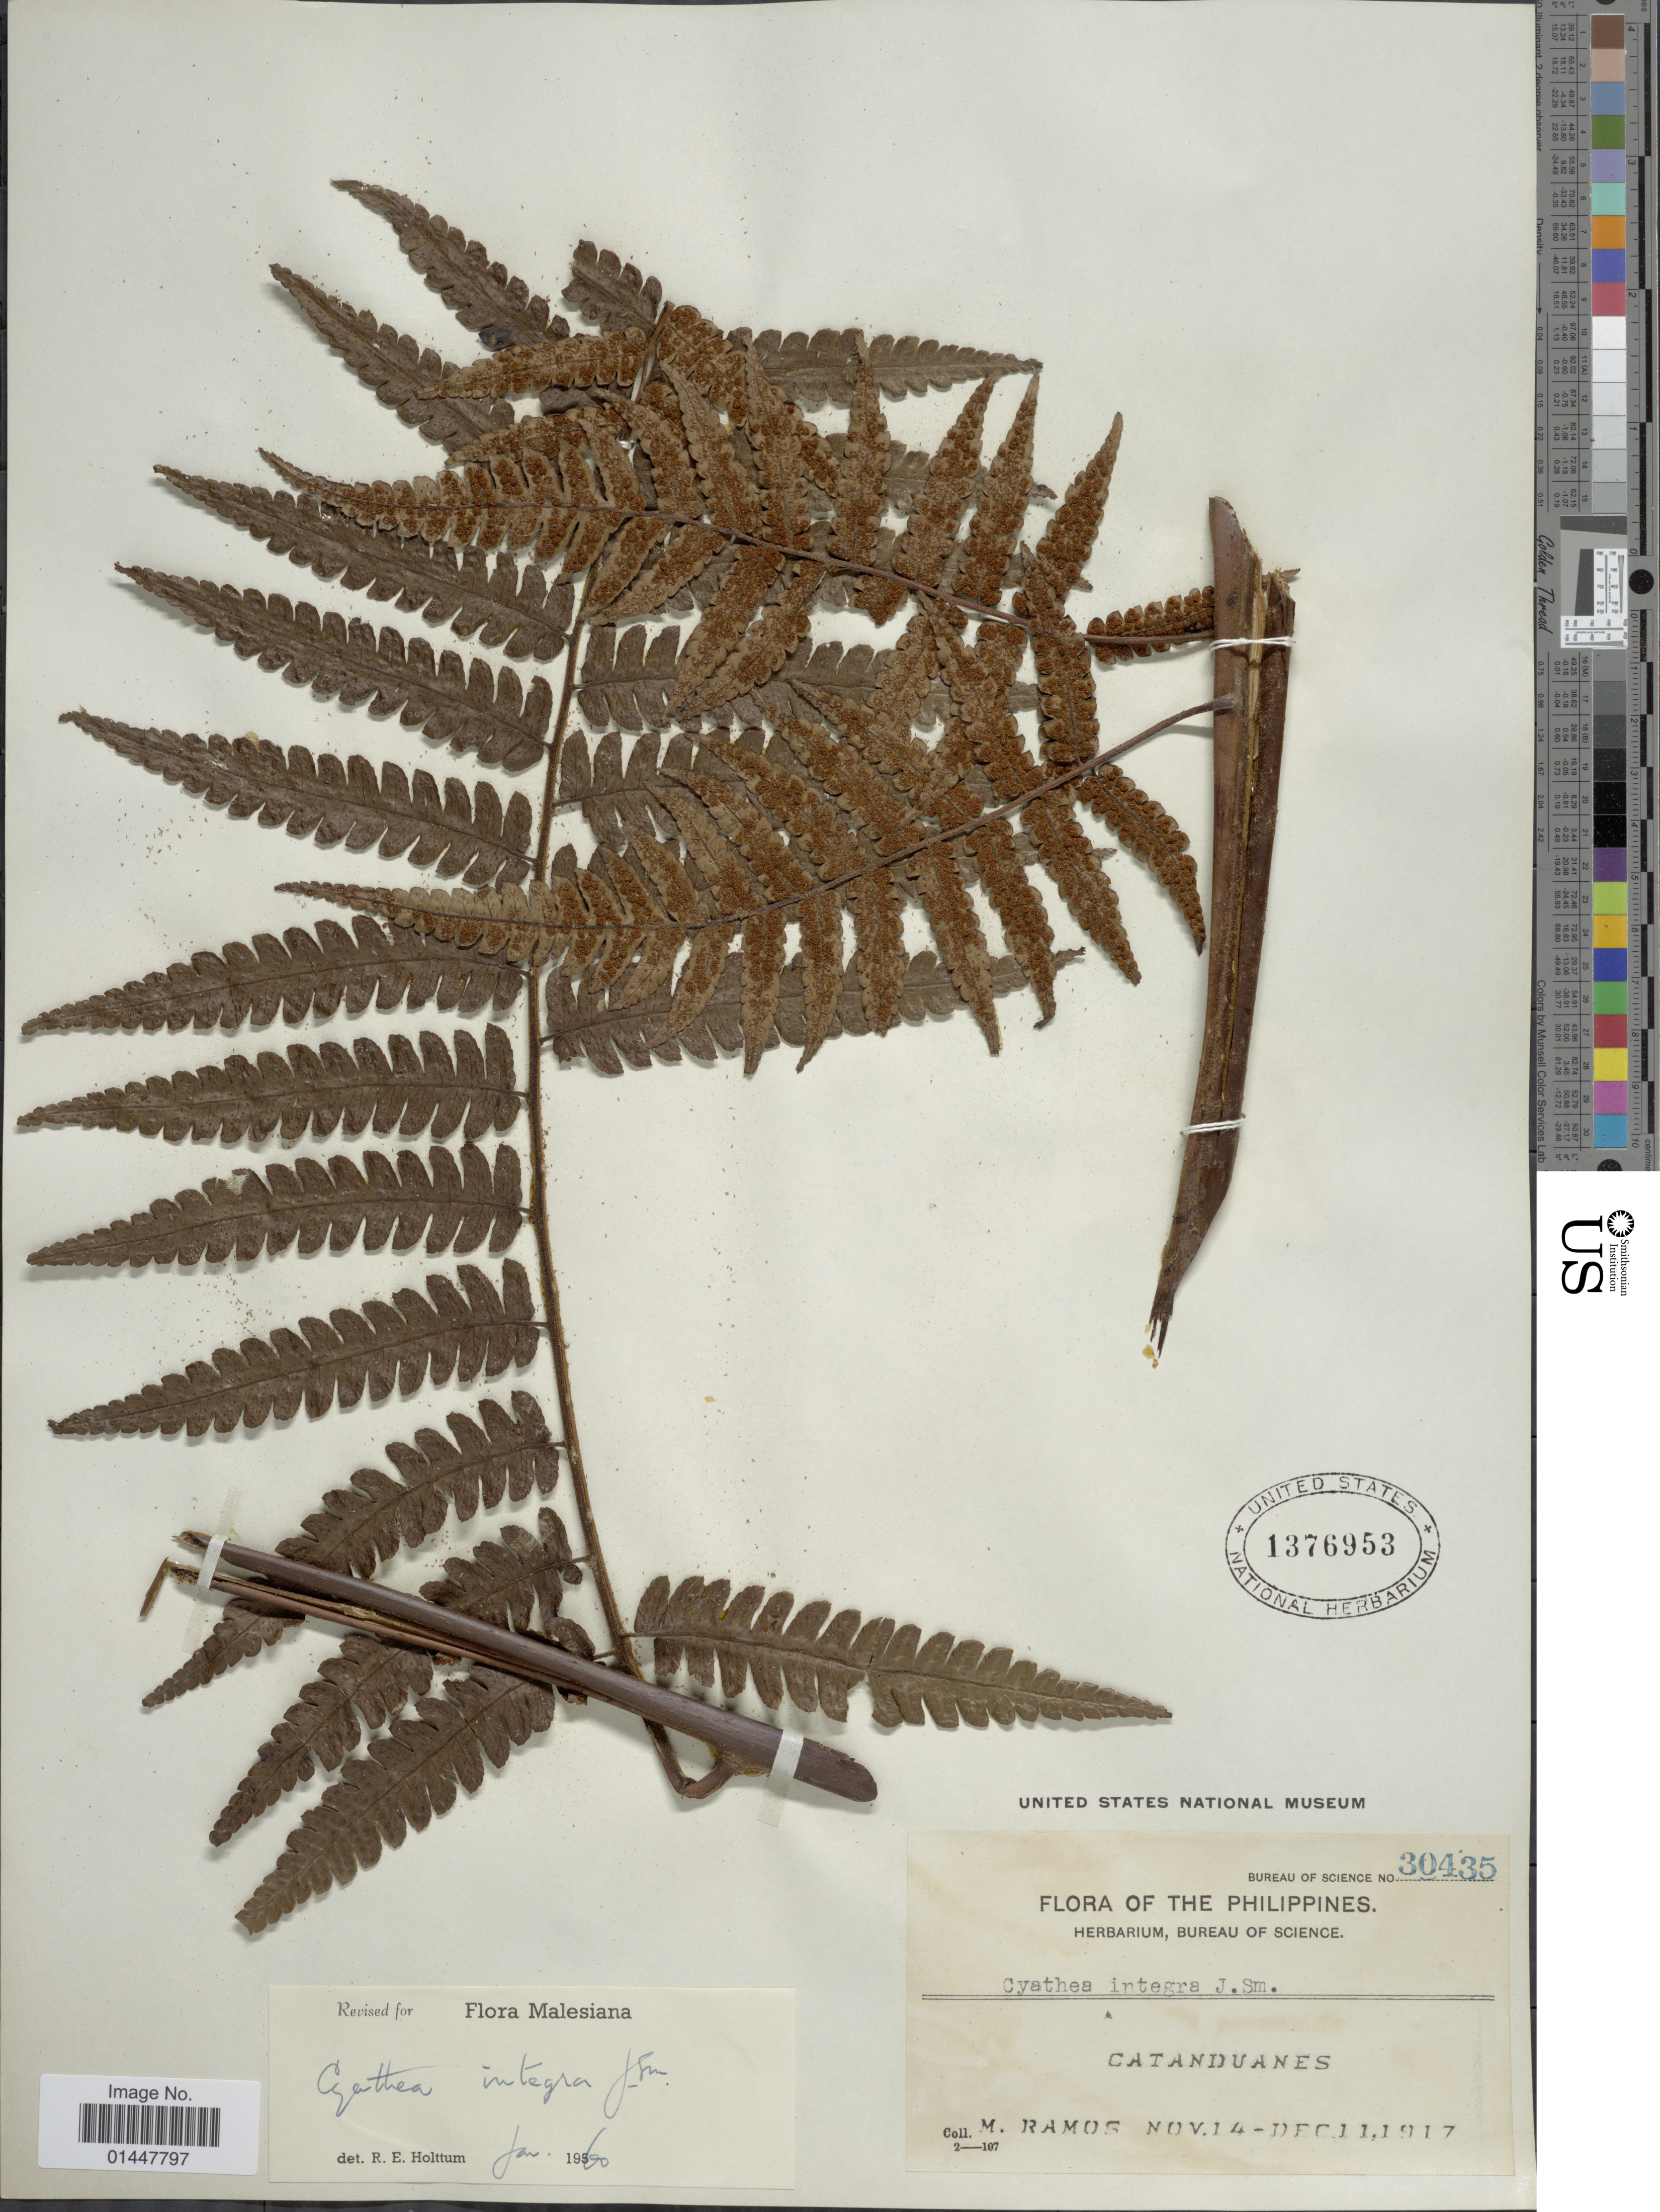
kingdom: Plantae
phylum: Tracheophyta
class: Polypodiopsida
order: Cyatheales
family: Cyatheaceae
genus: Sphaeropteris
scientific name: Sphaeropteris integra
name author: (J. Sm.) R.M. Tryon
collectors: M. Ramos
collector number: Bureau of Science 30435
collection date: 1917-11-14/1917-12-11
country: Philippines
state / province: Bicol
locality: Catanduanes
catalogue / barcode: US 1376953